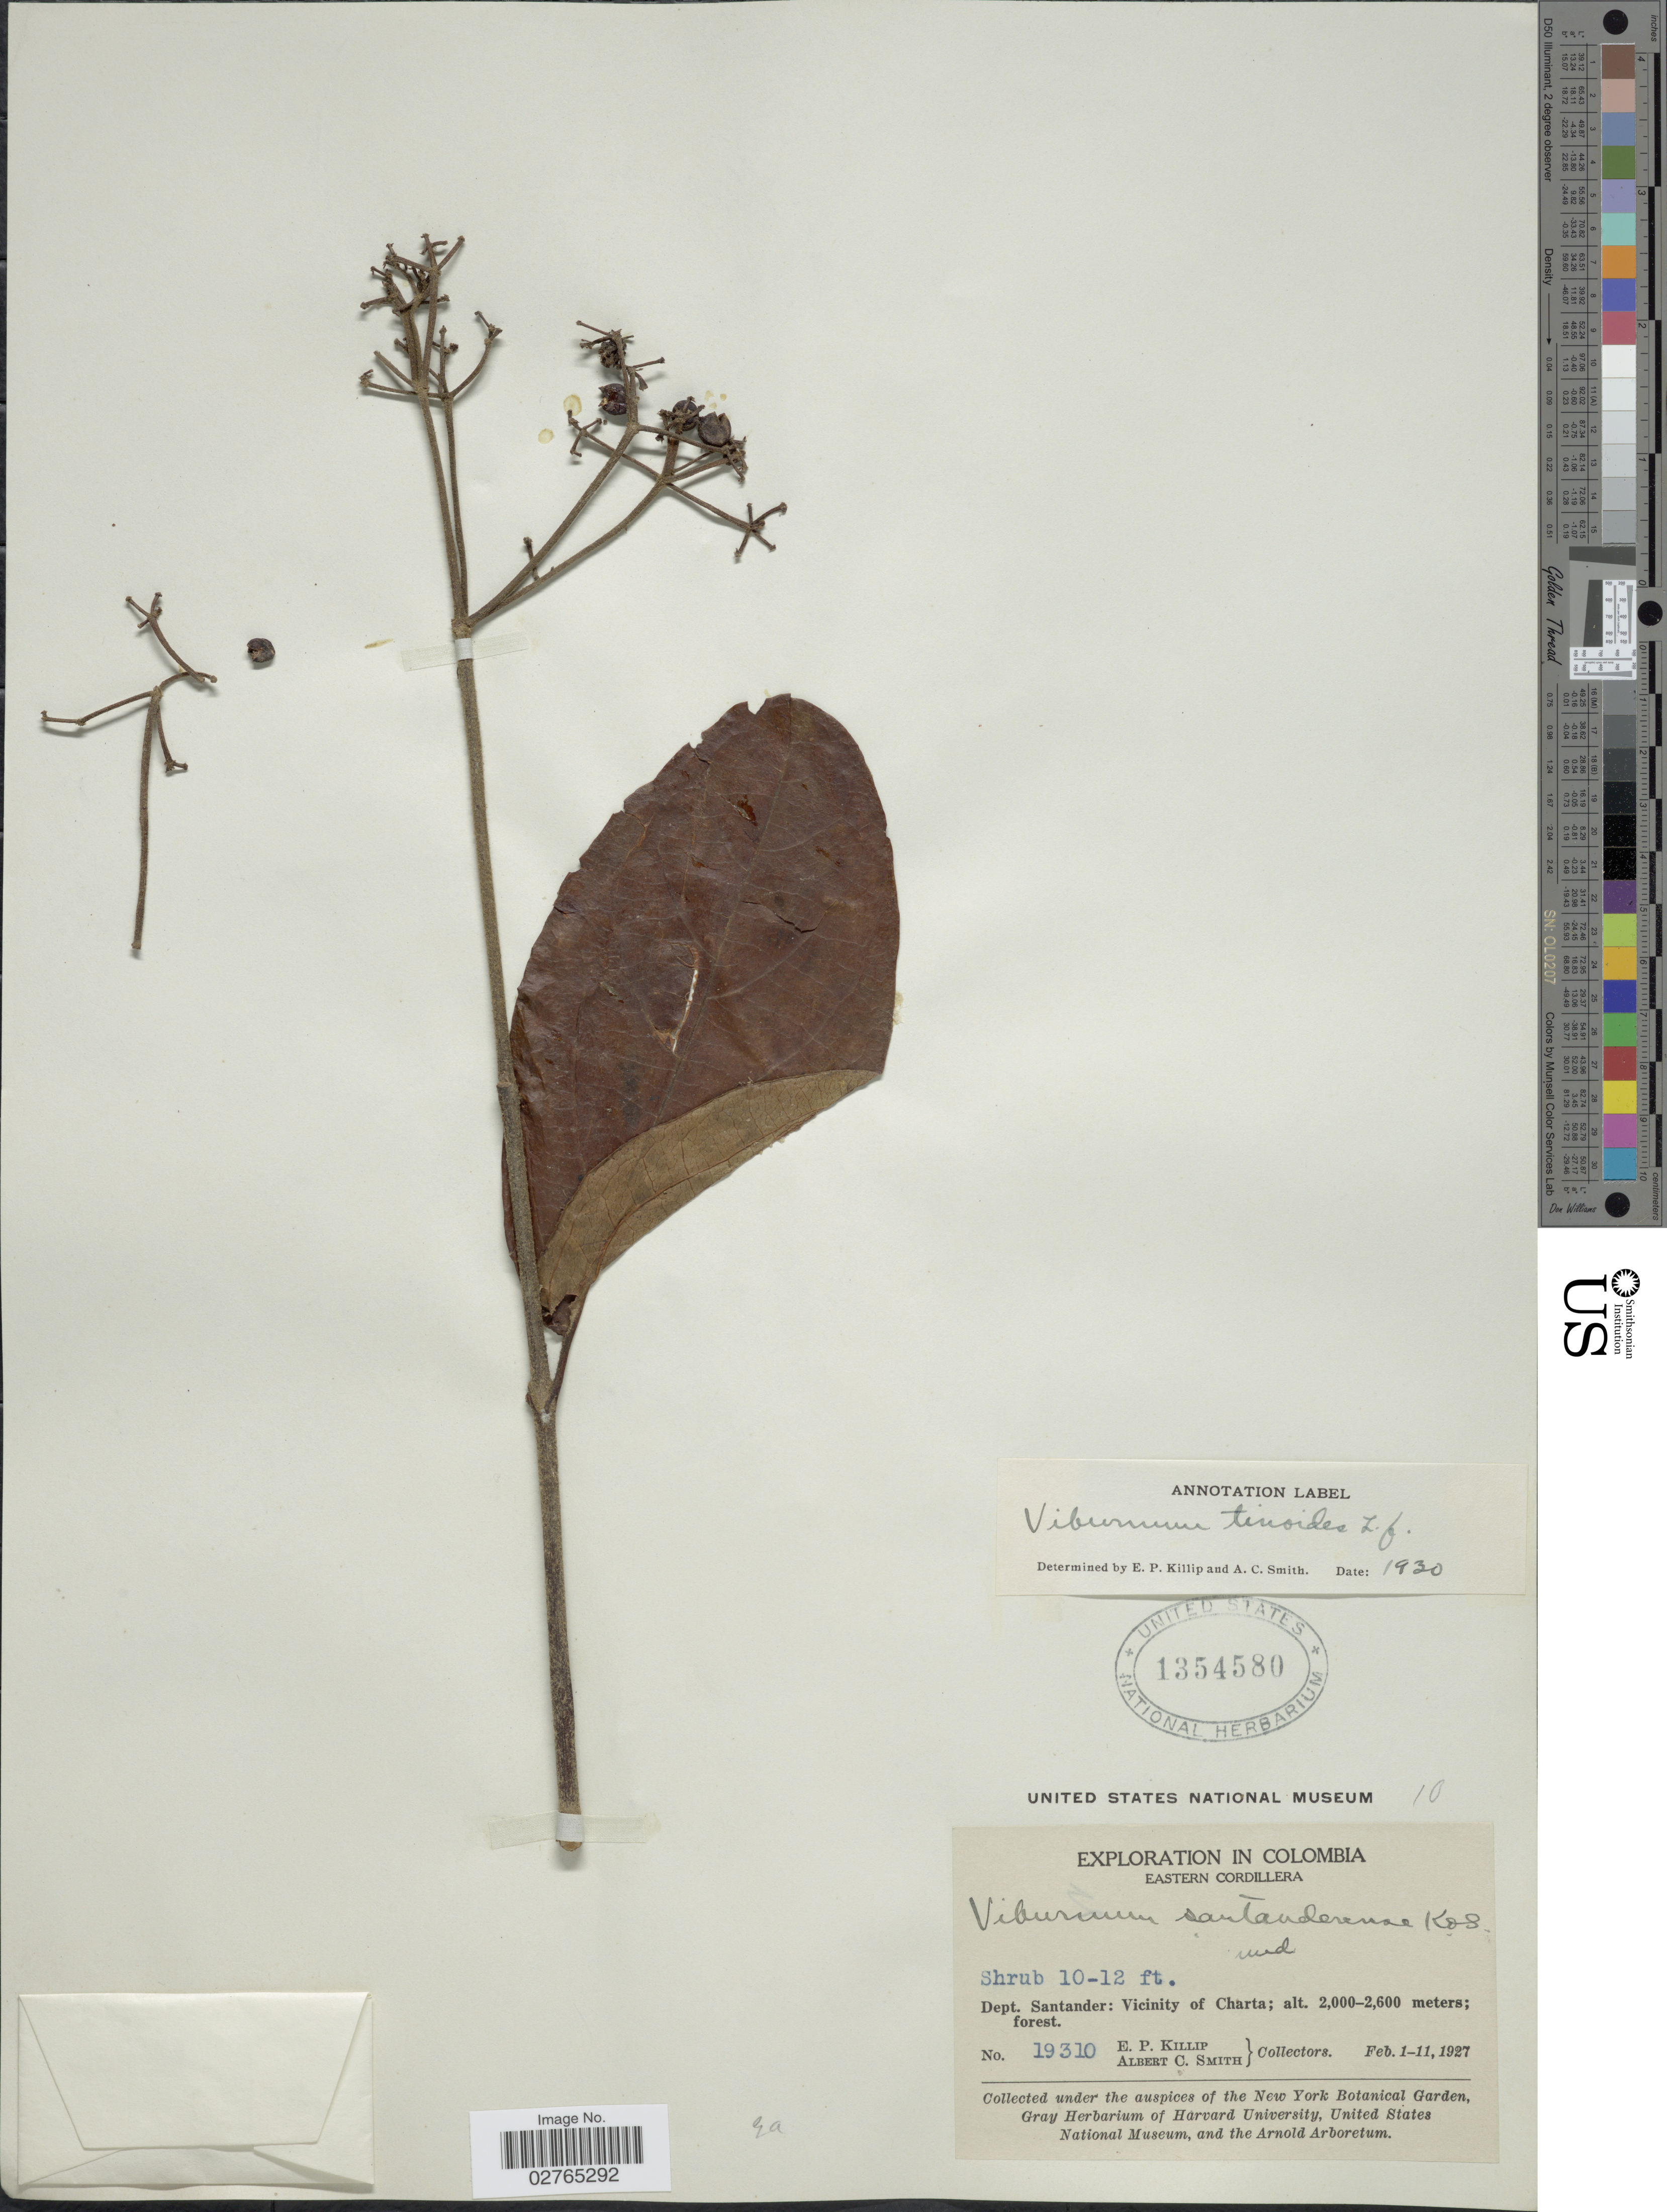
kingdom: Plantae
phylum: Tracheophyta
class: Magnoliopsida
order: Dipsacales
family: Viburnaceae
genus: Viburnum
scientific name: Viburnum tinoides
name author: L. f.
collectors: E. P. Killip & A. C. Smith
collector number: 19310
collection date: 1927-02-01/1927-02-11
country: Colombia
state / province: Santander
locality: Eastern Cordillera. Dept. Santander: Vicinity of Charta.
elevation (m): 2000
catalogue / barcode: US 1354580